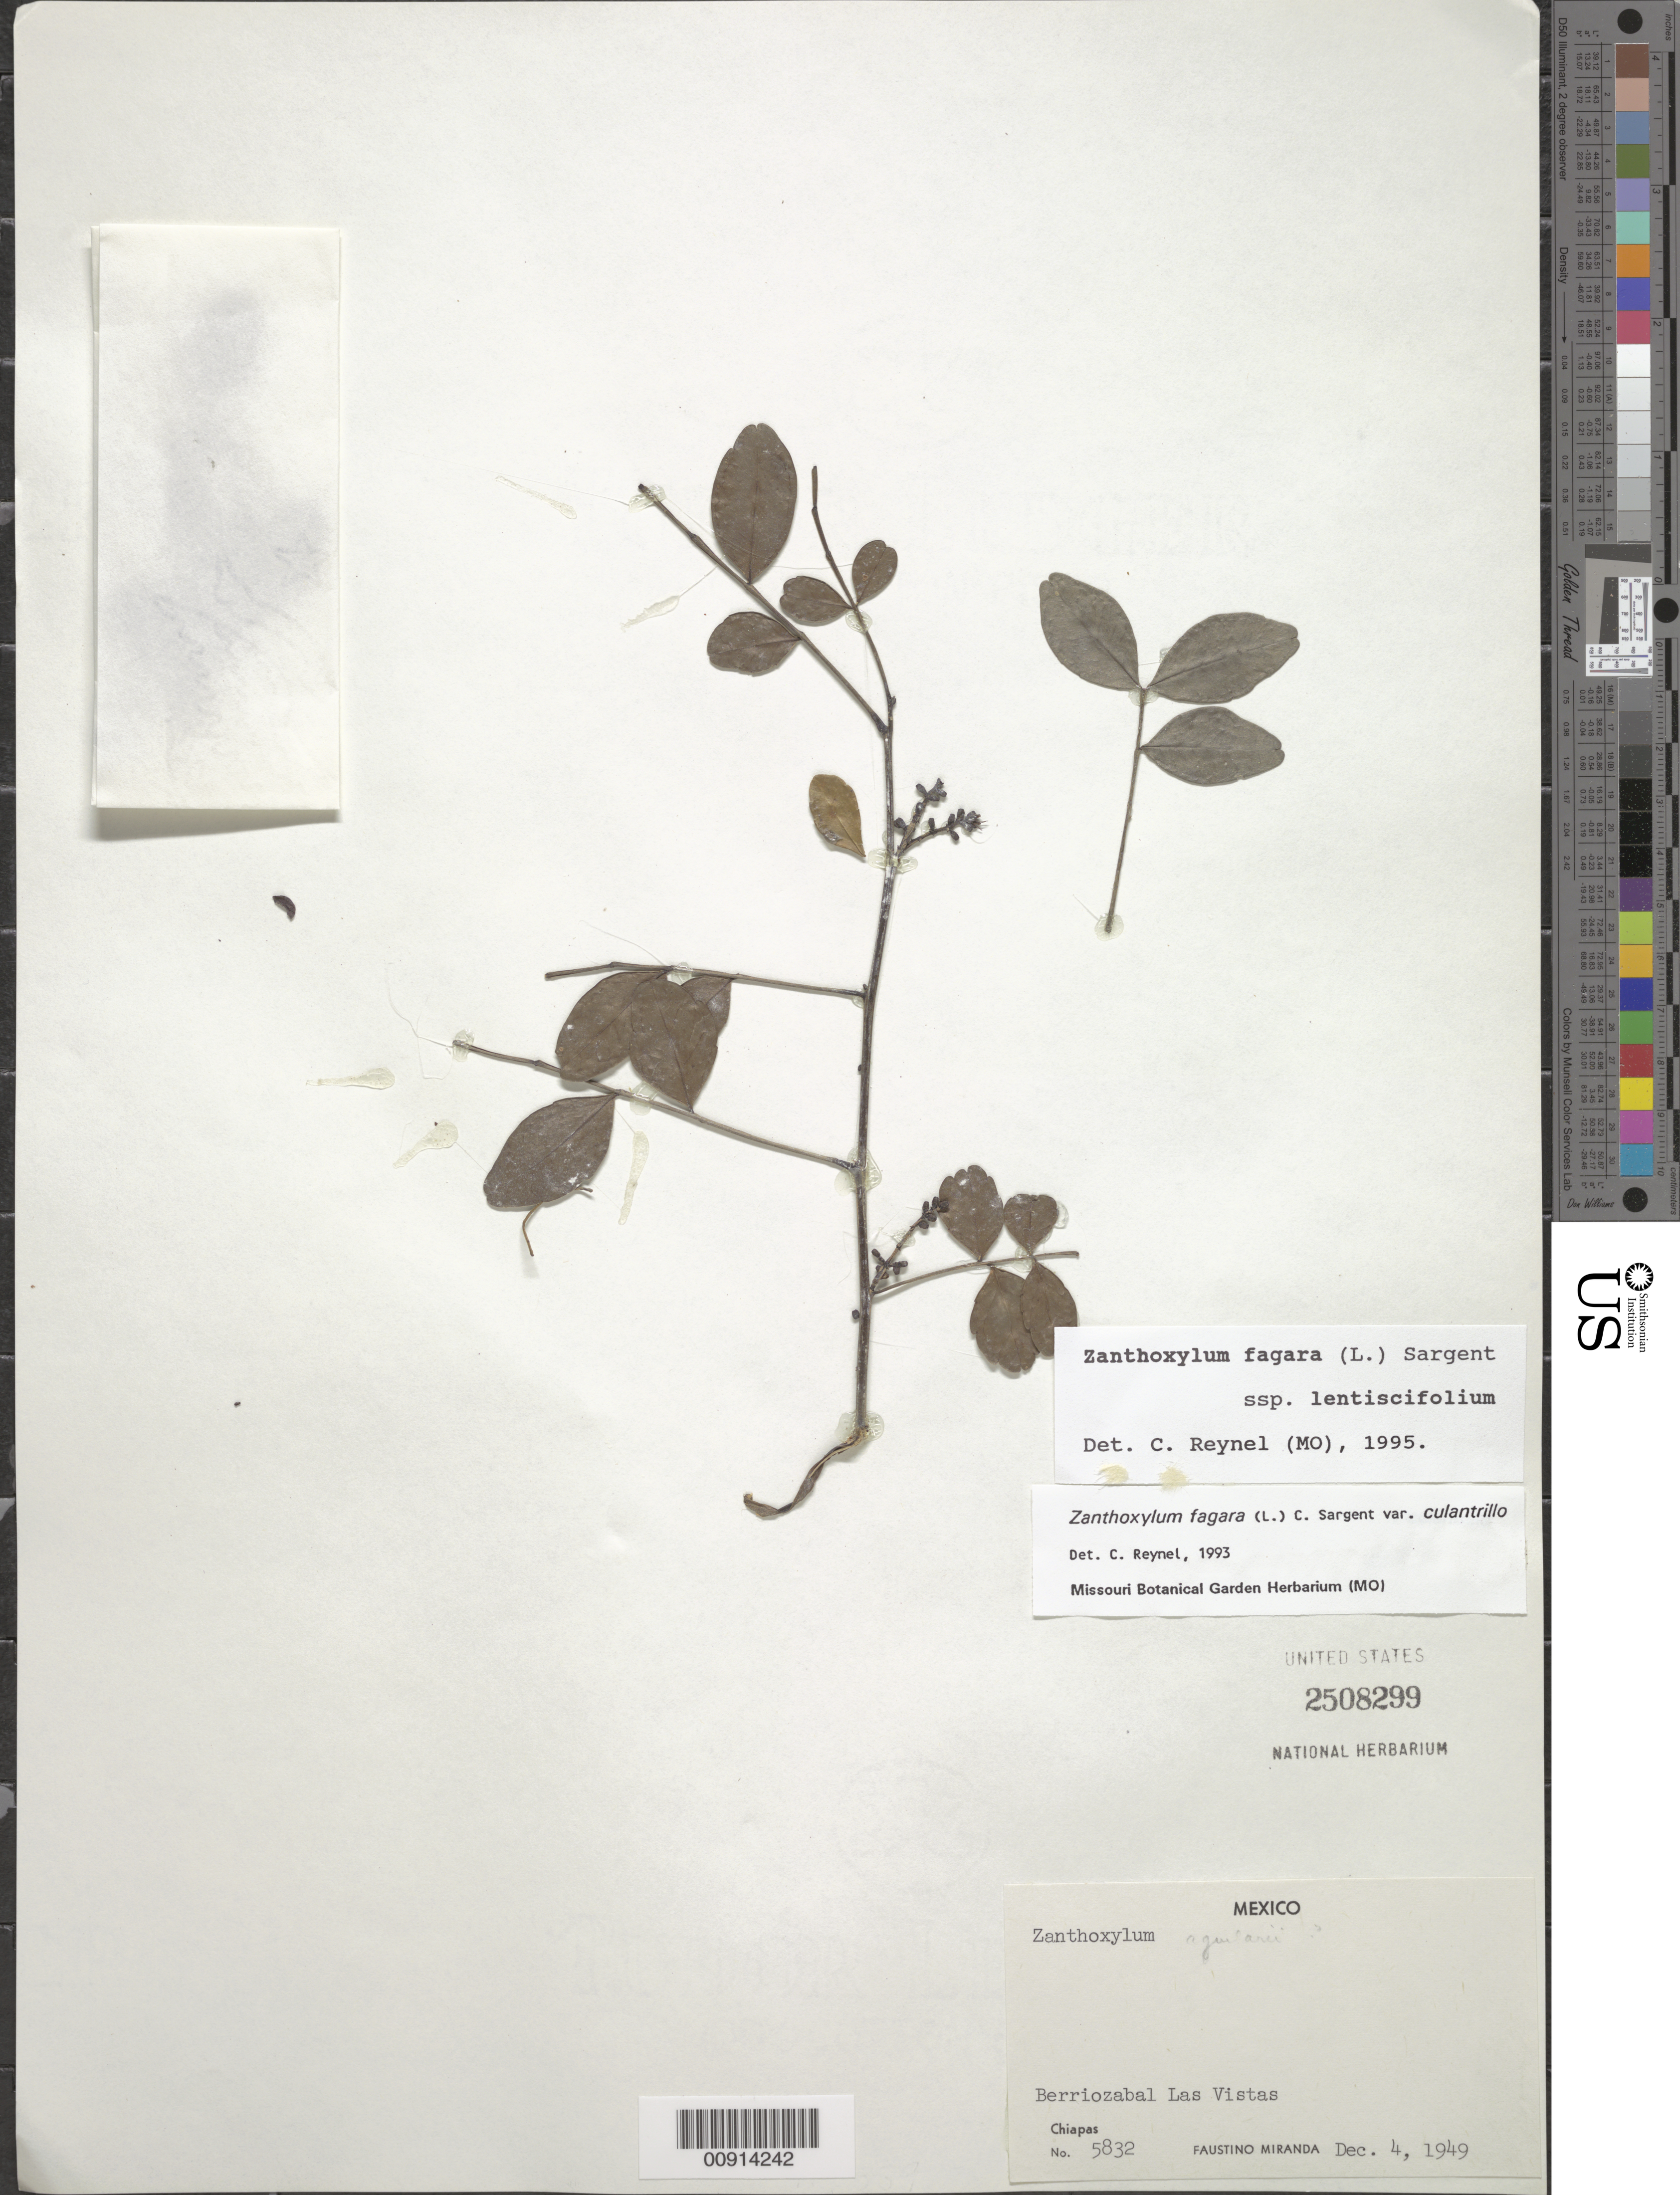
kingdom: Plantae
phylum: Tracheophyta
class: Magnoliopsida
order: Sapindales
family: Rutaceae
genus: Zanthoxylum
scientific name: Zanthoxylum fagara subsp. lentiscifolium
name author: (Humb. & Bonpl. ex Willd.) Reynel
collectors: Miranda G., F.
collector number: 5832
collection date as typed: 04 Dec 1949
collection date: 1949-12-04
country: Mexico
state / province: Chiapas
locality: Berriozabal Las Vistas, Chiapas.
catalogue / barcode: US 2508299